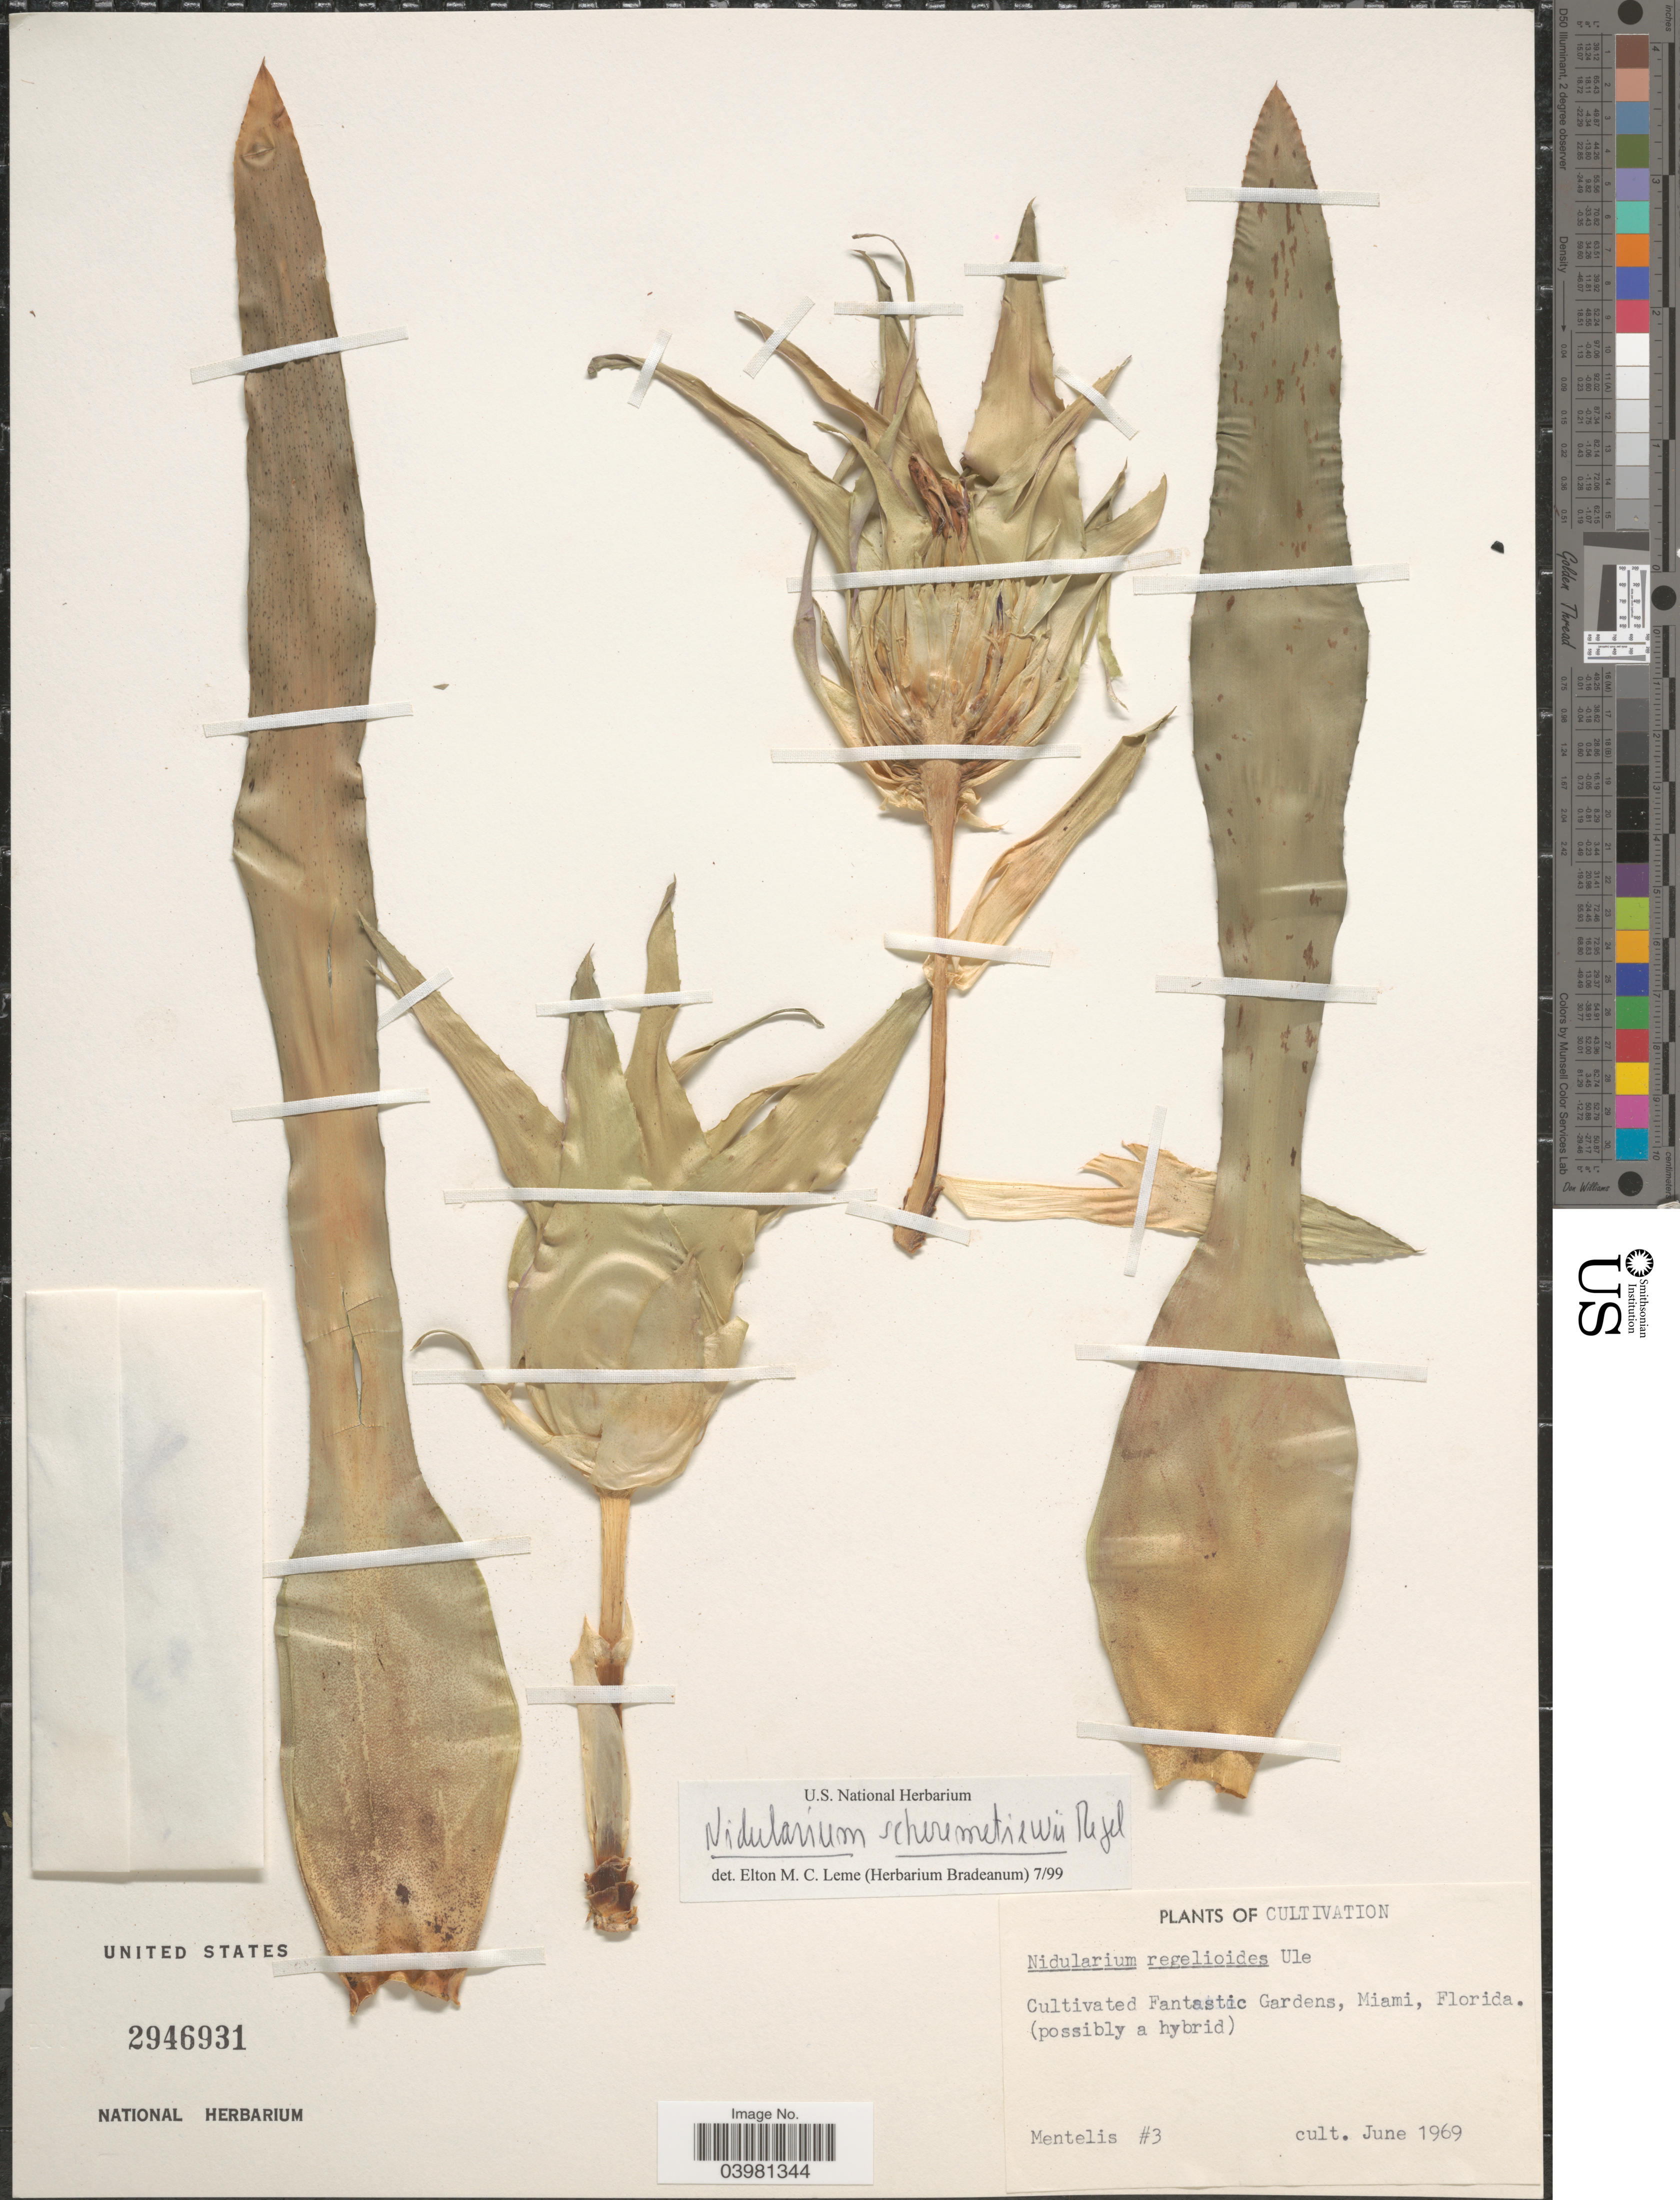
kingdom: Plantae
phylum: Tracheophyta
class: Liliopsida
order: Poales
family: Bromeliaceae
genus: Nidularium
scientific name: Nidularium scheremetiewii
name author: Regel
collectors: Mentelis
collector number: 3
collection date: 1969-06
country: United States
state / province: Florida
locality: Fantastic Gardens, Miami, Florida.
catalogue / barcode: US 2946931